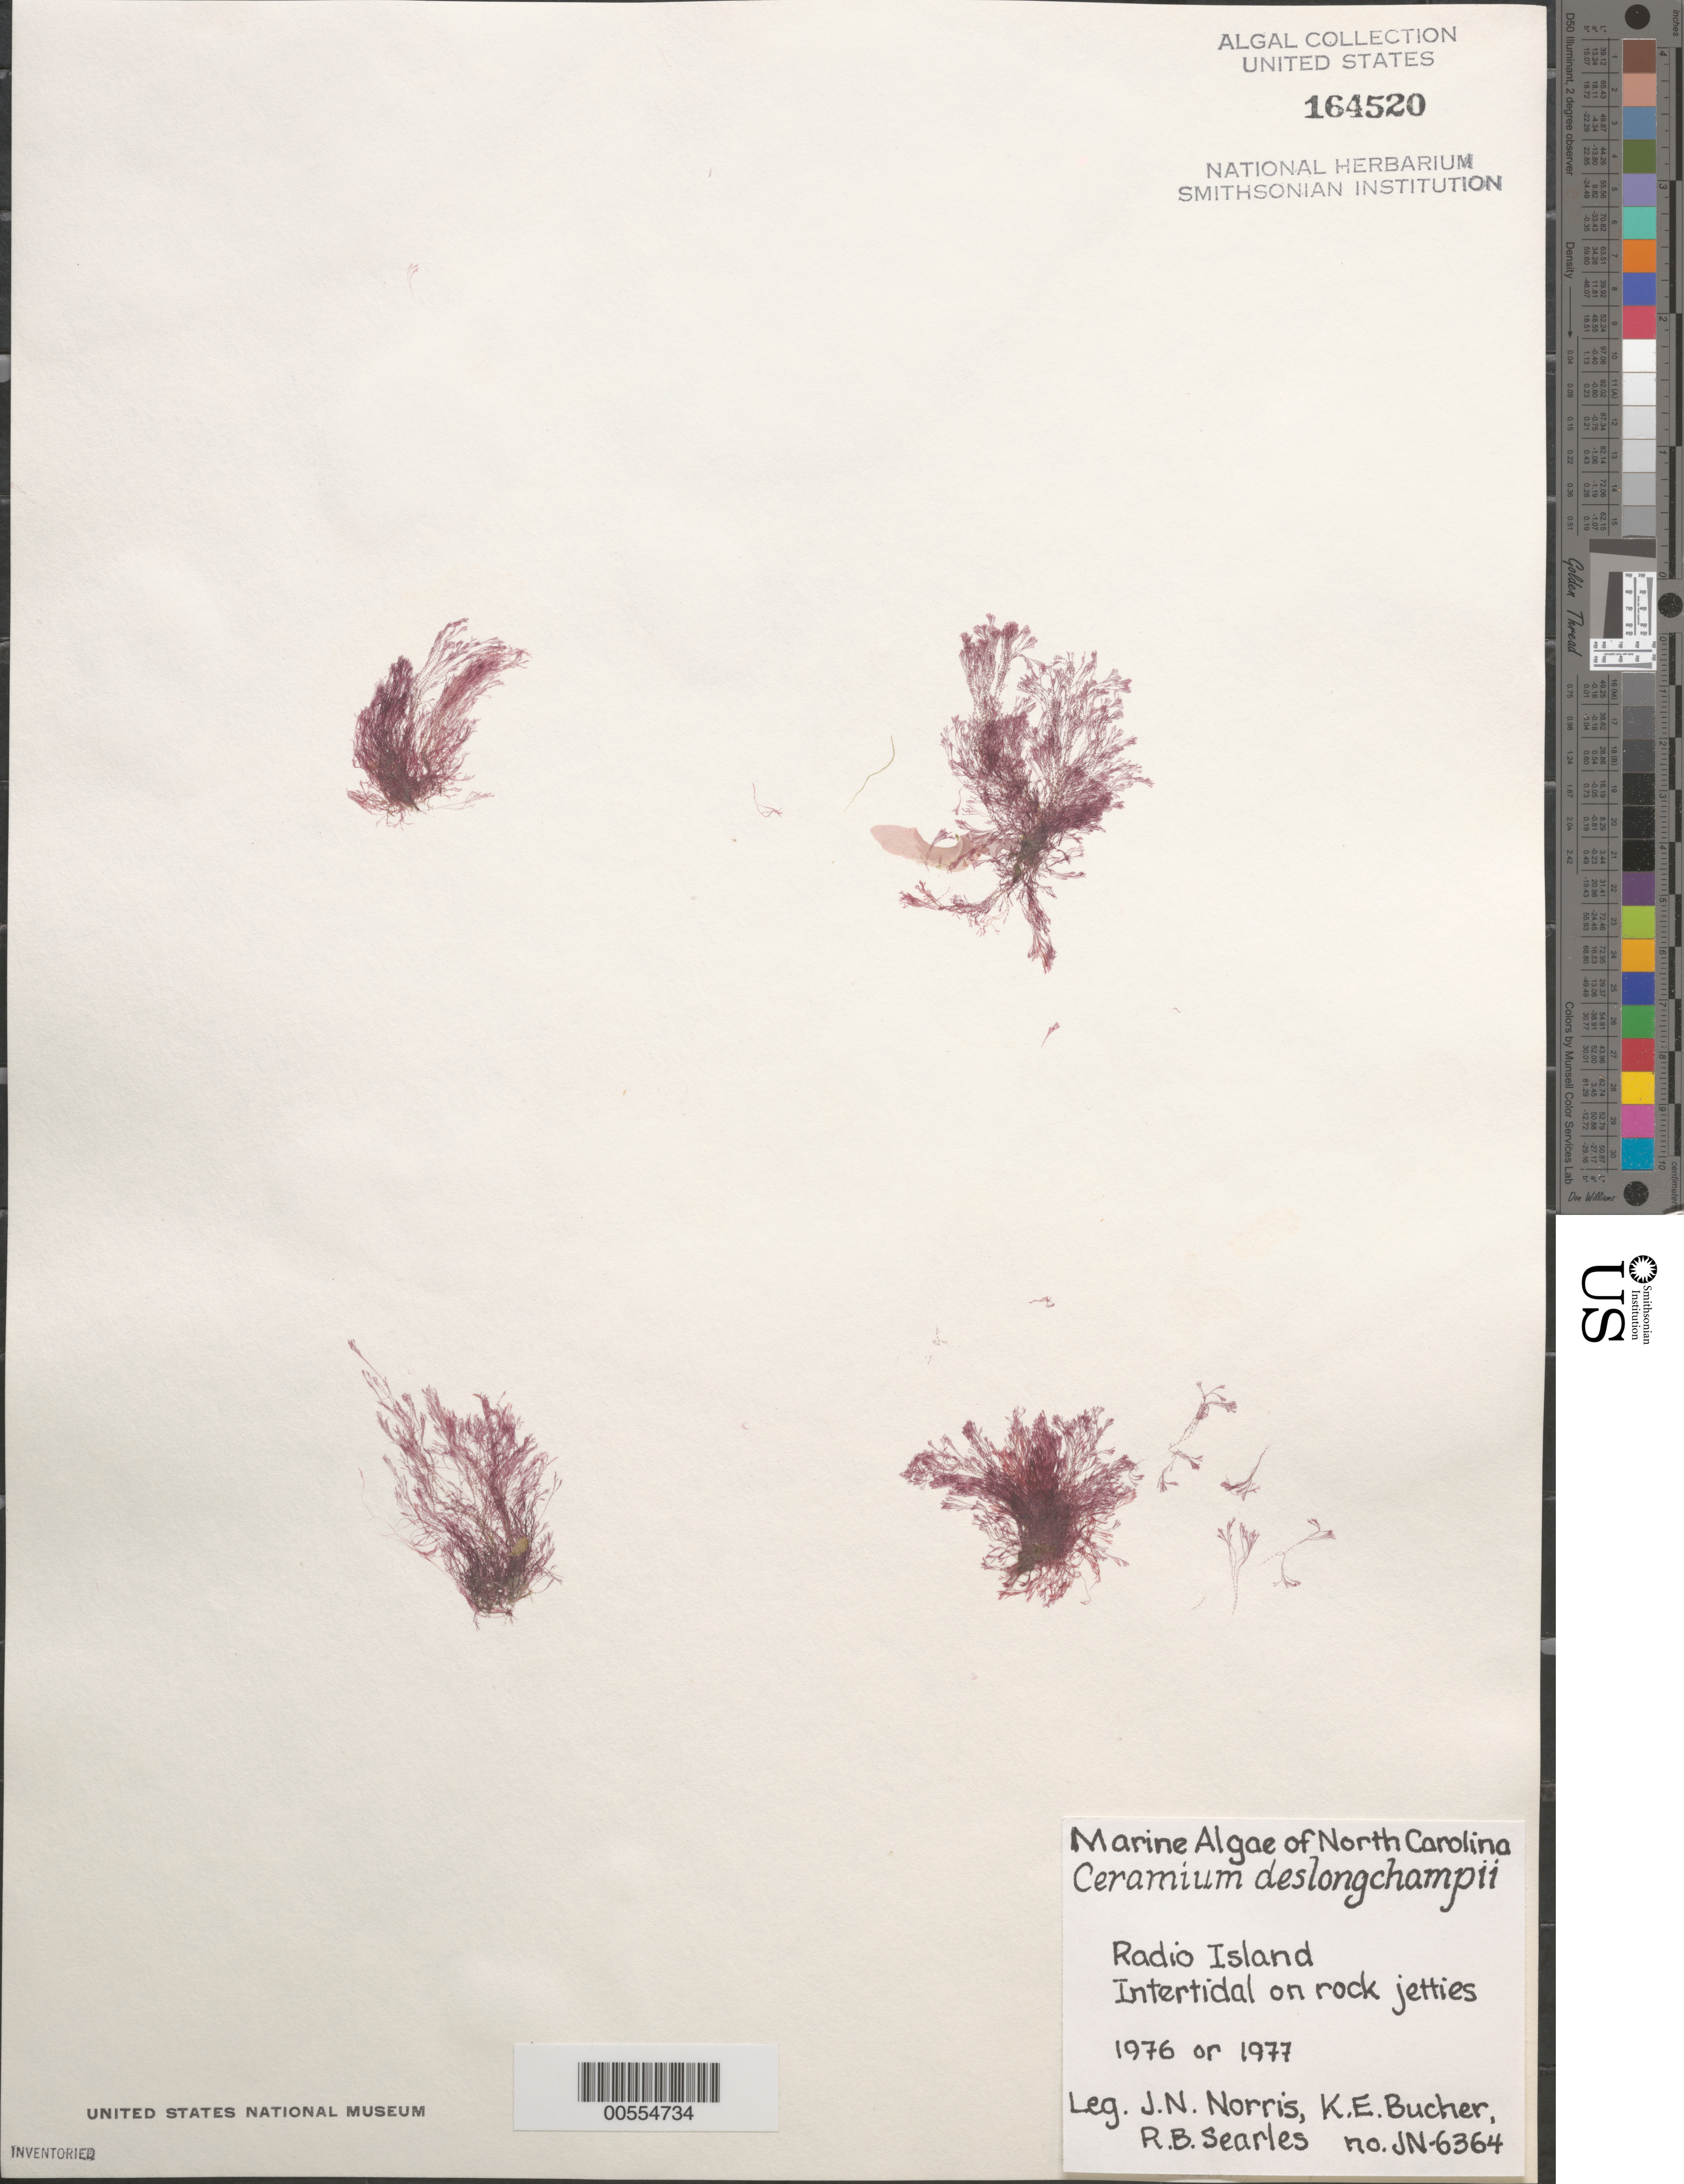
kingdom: Plantae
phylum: Rhodophyta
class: Florideophyceae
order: Ceramiales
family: Ceramiaceae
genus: Ceramium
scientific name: Ceramium deslongchampsii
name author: Chauvin ex Duby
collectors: J. N. Norris, K. E. Bucher & R. Searles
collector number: JN-6364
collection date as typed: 1976 OR -- --- 1977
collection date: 1976 or 1977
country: United States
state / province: North Carolina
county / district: Carteret County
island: Radio Island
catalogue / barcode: US 164520